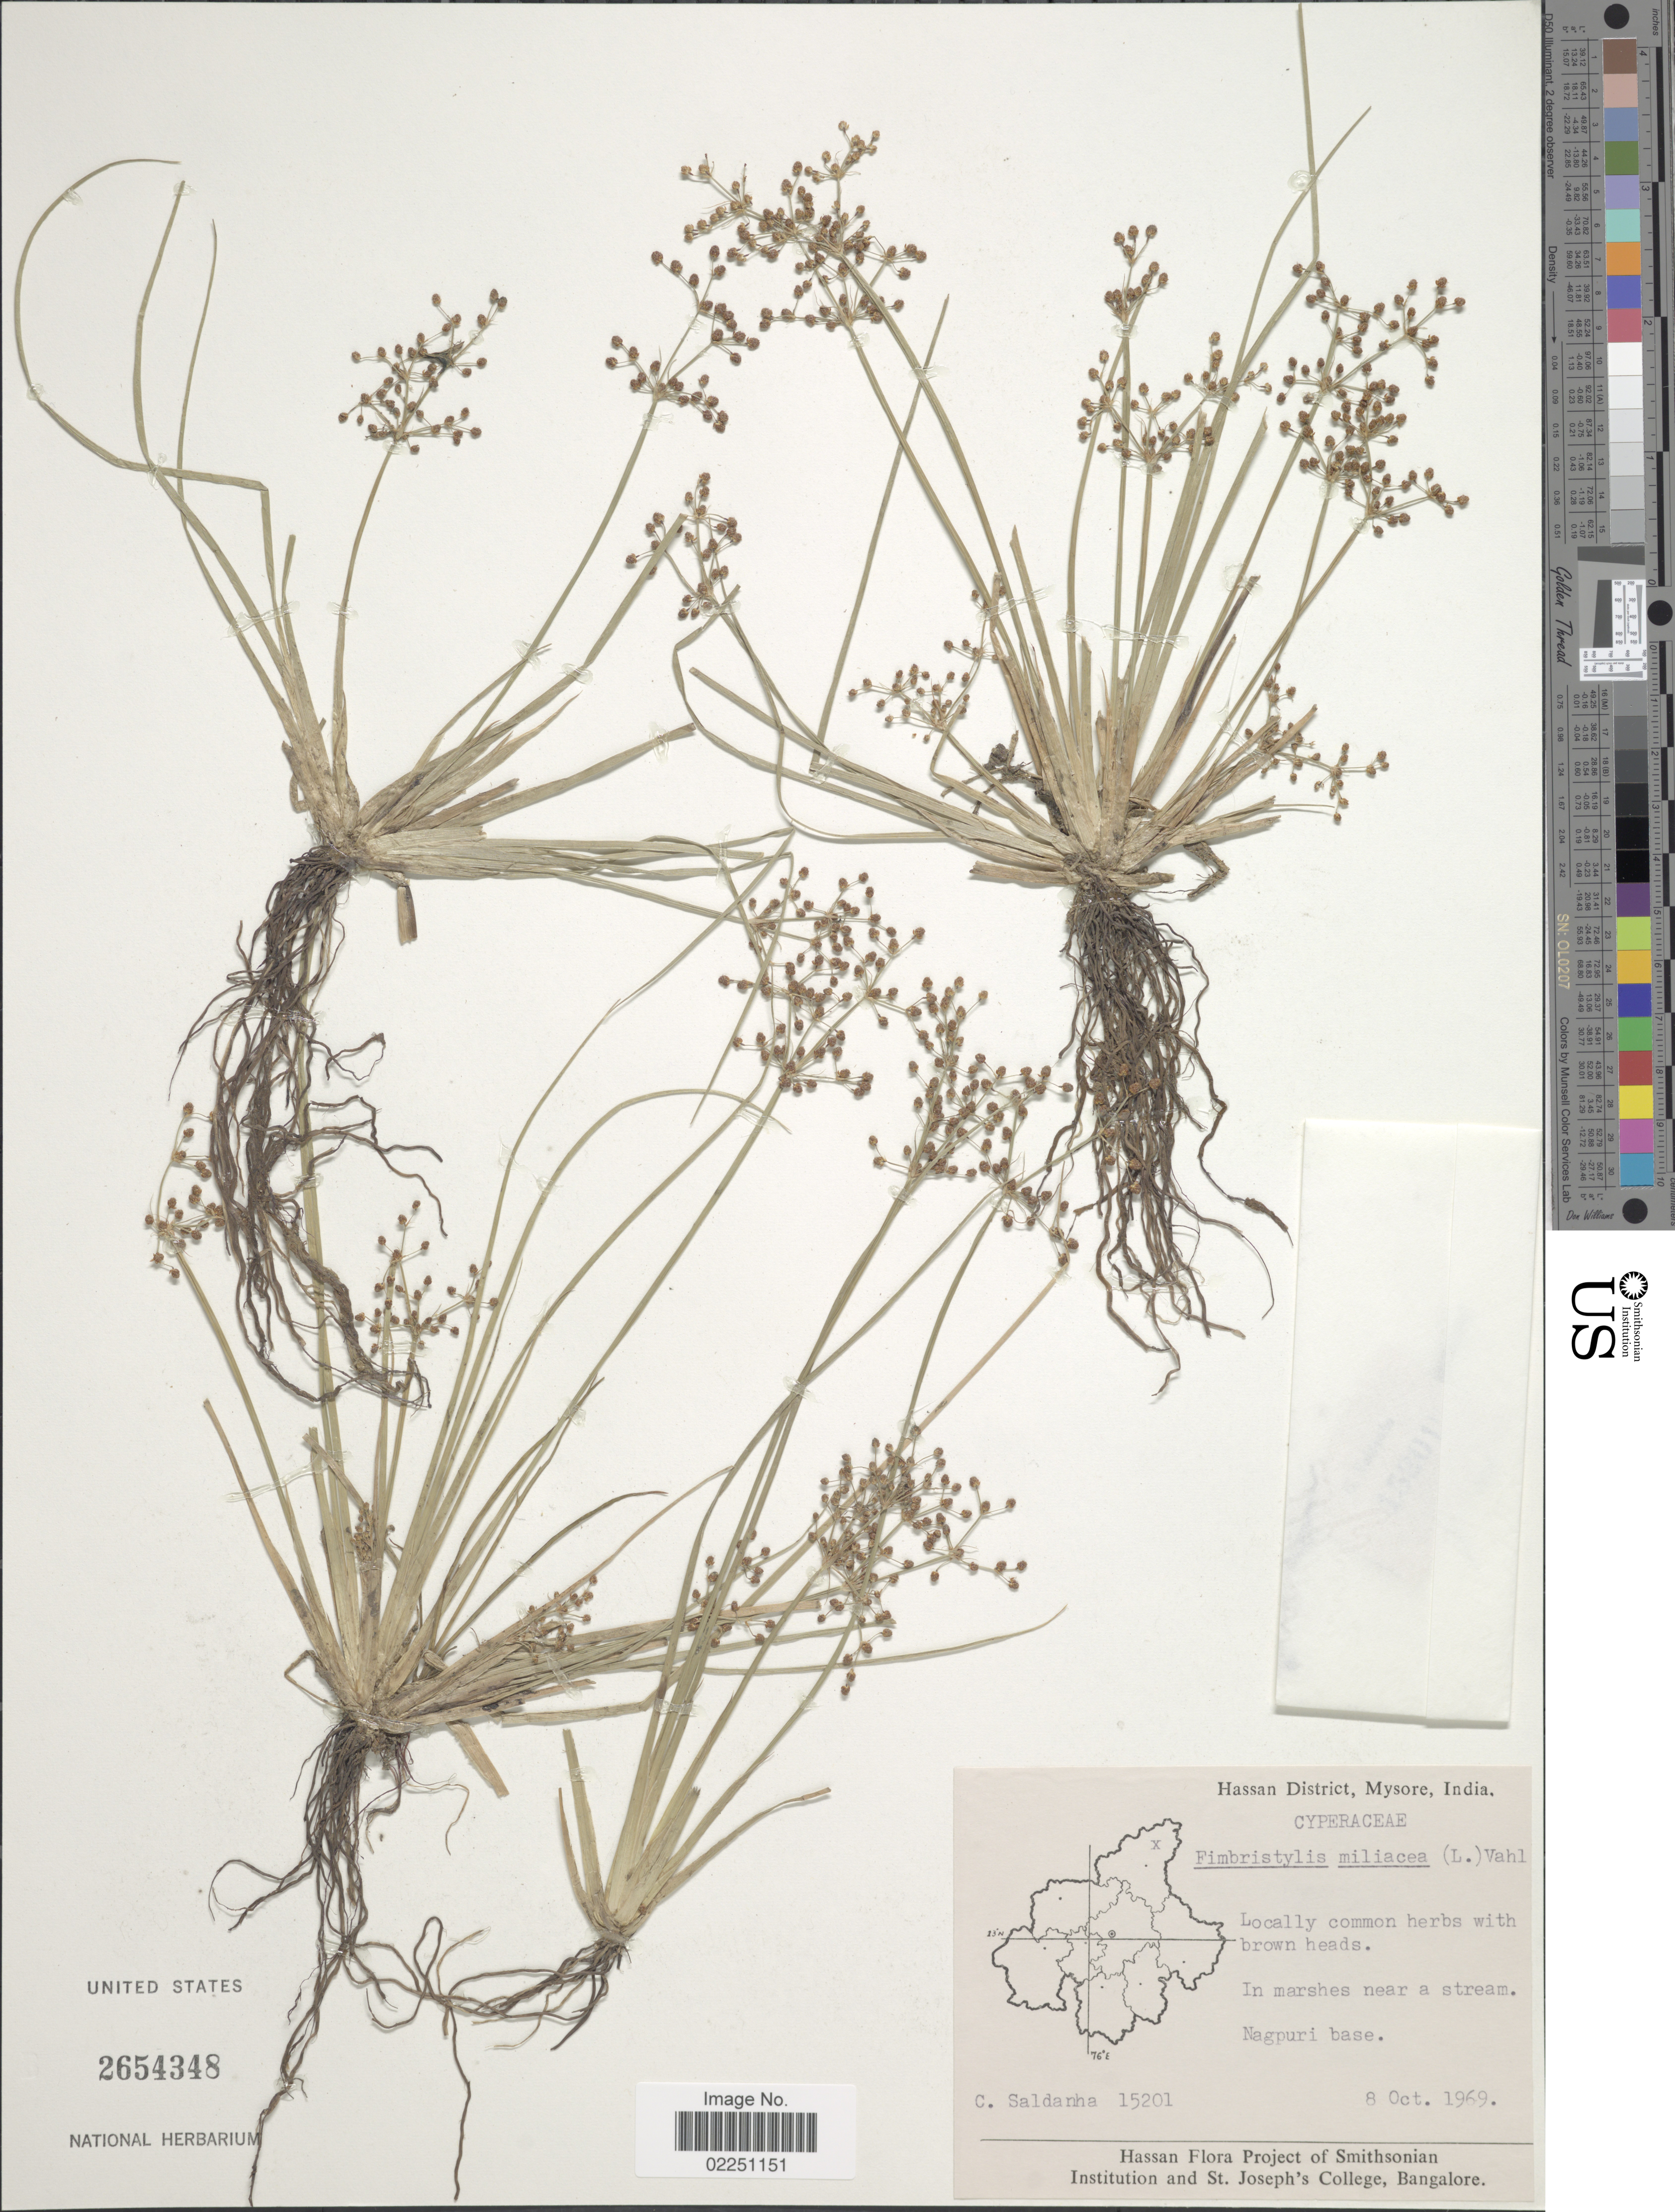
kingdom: Plantae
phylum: Tracheophyta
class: Liliopsida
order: Poales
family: Cyperaceae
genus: Fimbristylis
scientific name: Fimbristylis littoralis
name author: Gaudich.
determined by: Strong, M. T., (US), Smithsonian Institution - National Museum of Natural History (UNITED STATES)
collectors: C. Saldanha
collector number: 15201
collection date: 1969-10-08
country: India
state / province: Karnataka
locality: Hassan District, Mysore. Nagpuri base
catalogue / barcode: US 2654348